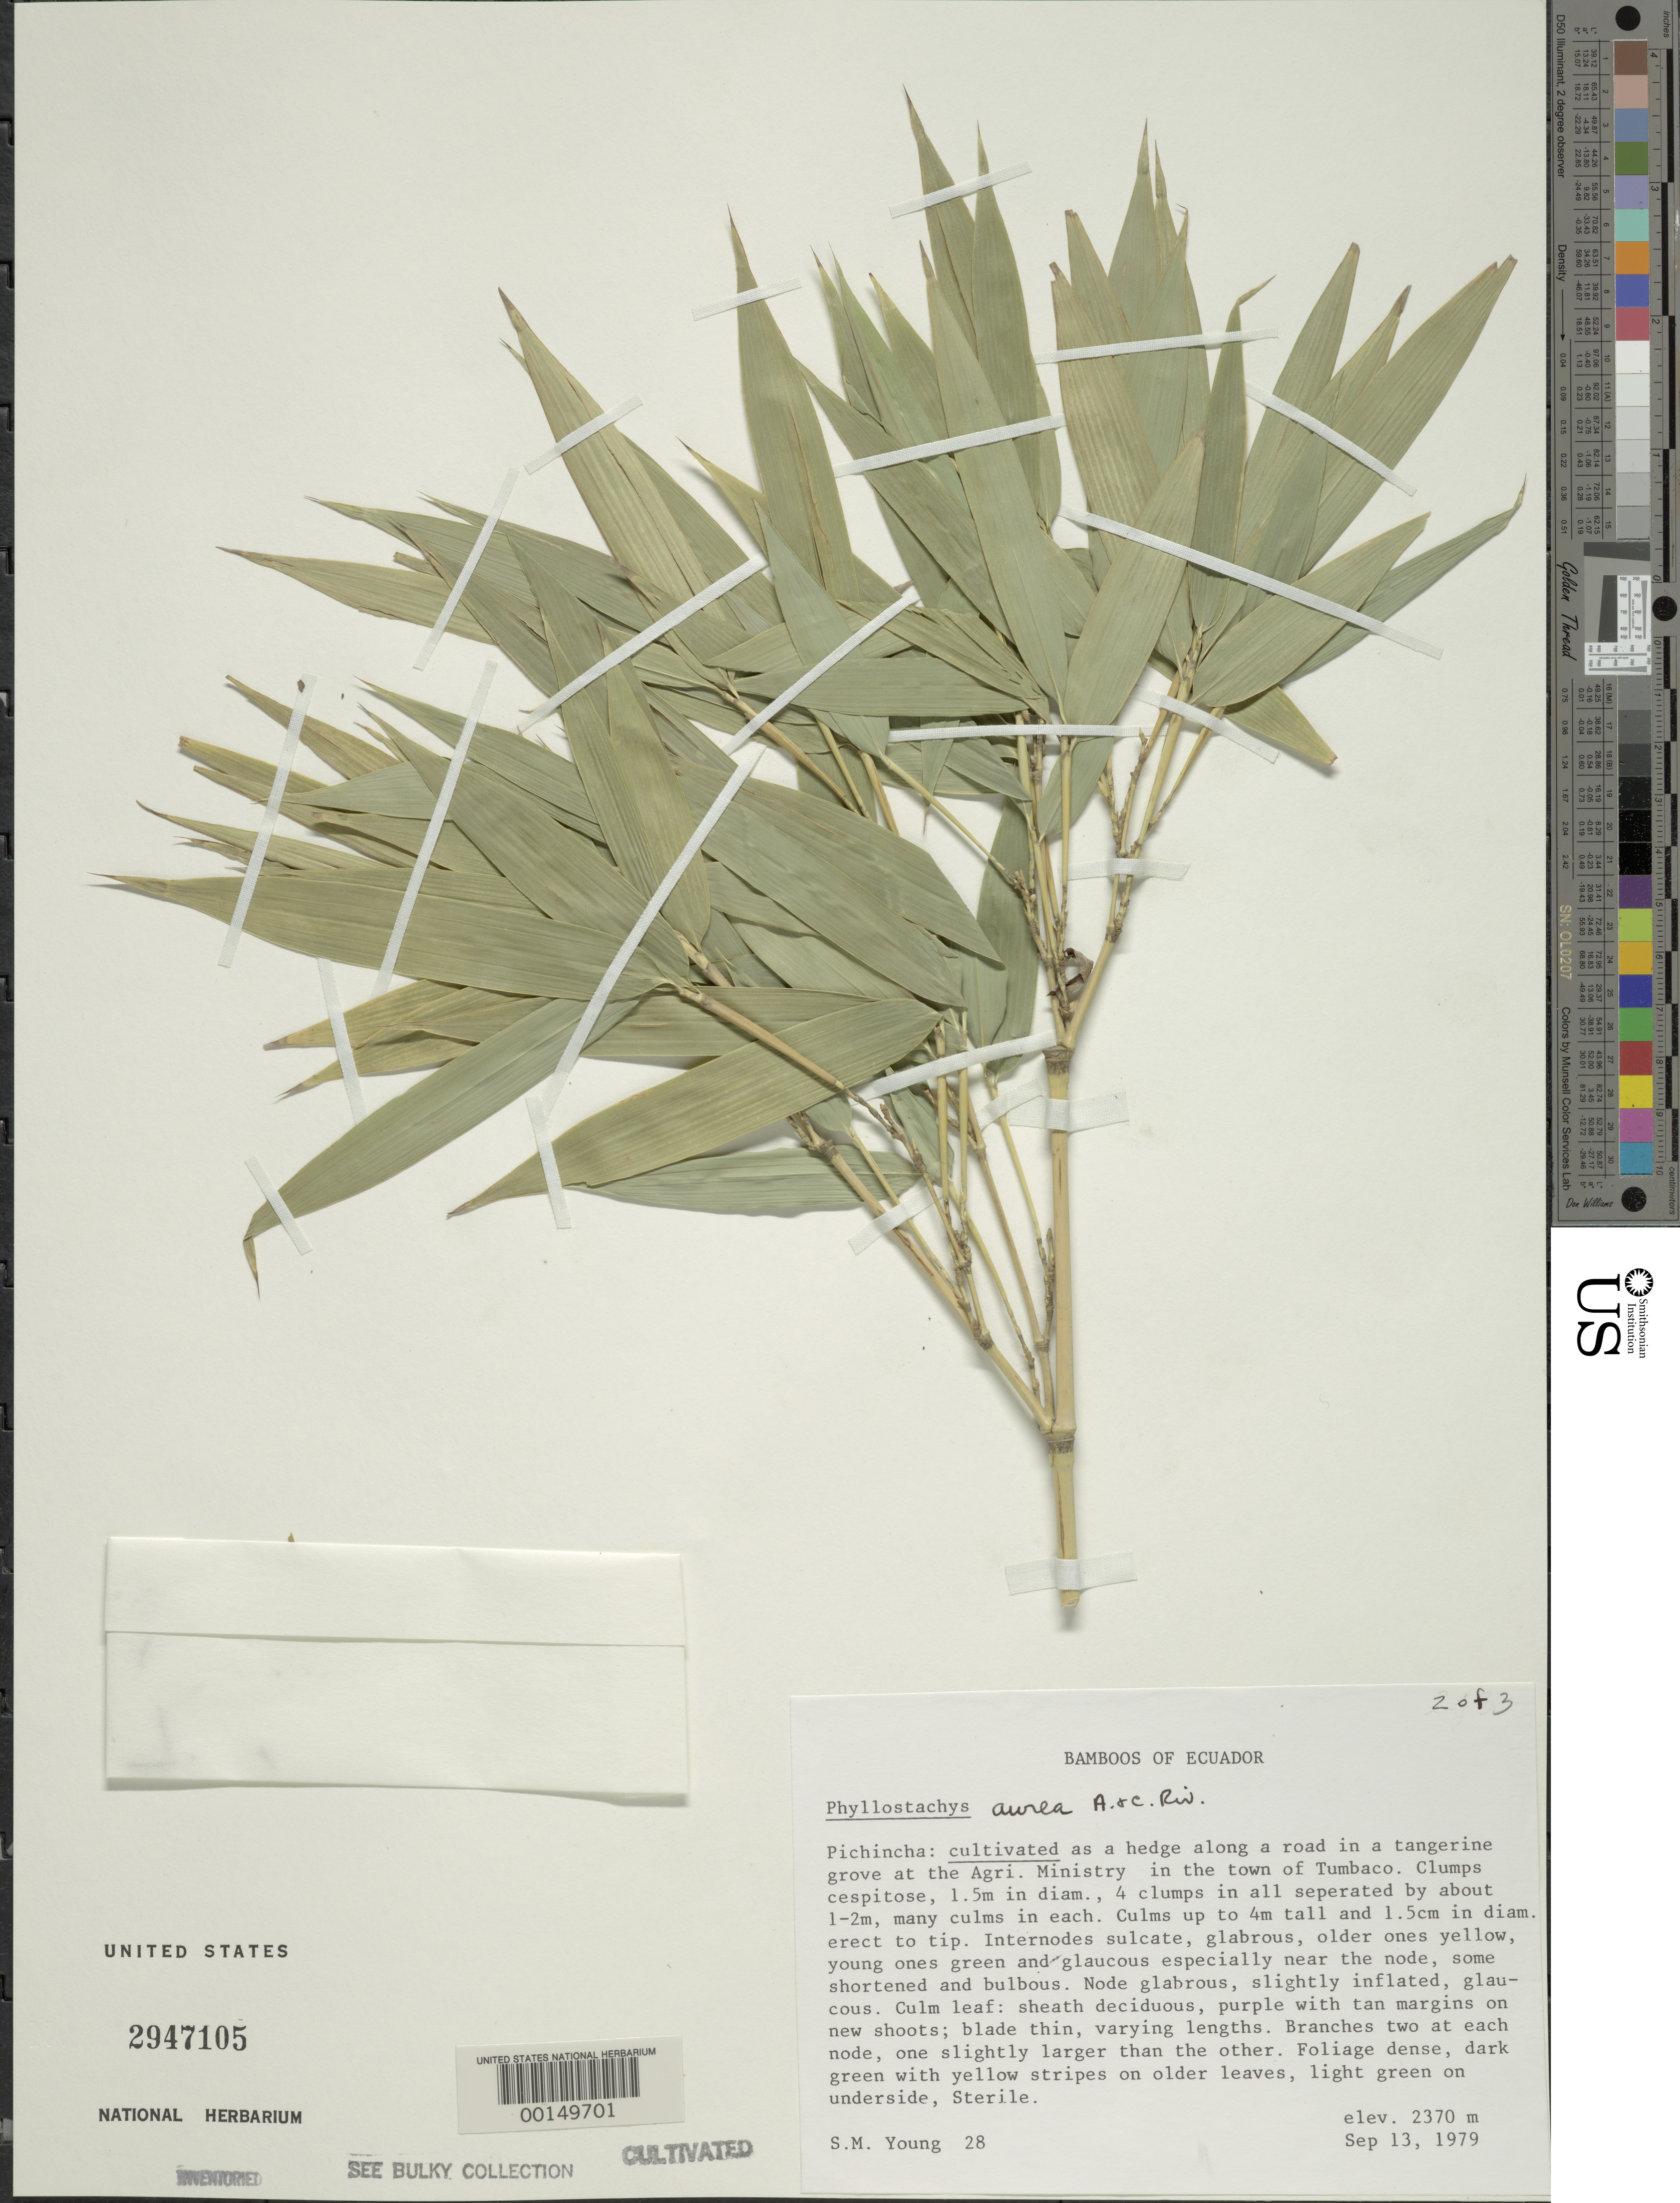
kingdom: Plantae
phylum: Tracheophyta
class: Liliopsida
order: Poales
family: Poaceae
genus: Phyllostachys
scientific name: Phyllostachys aurea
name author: Rivière & C. Rivière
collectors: S. Young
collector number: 28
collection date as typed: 13 Sep 1979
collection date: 1979-09-13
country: Ecuador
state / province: Pichincha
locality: Tumbaco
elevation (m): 2370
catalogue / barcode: US 2947105